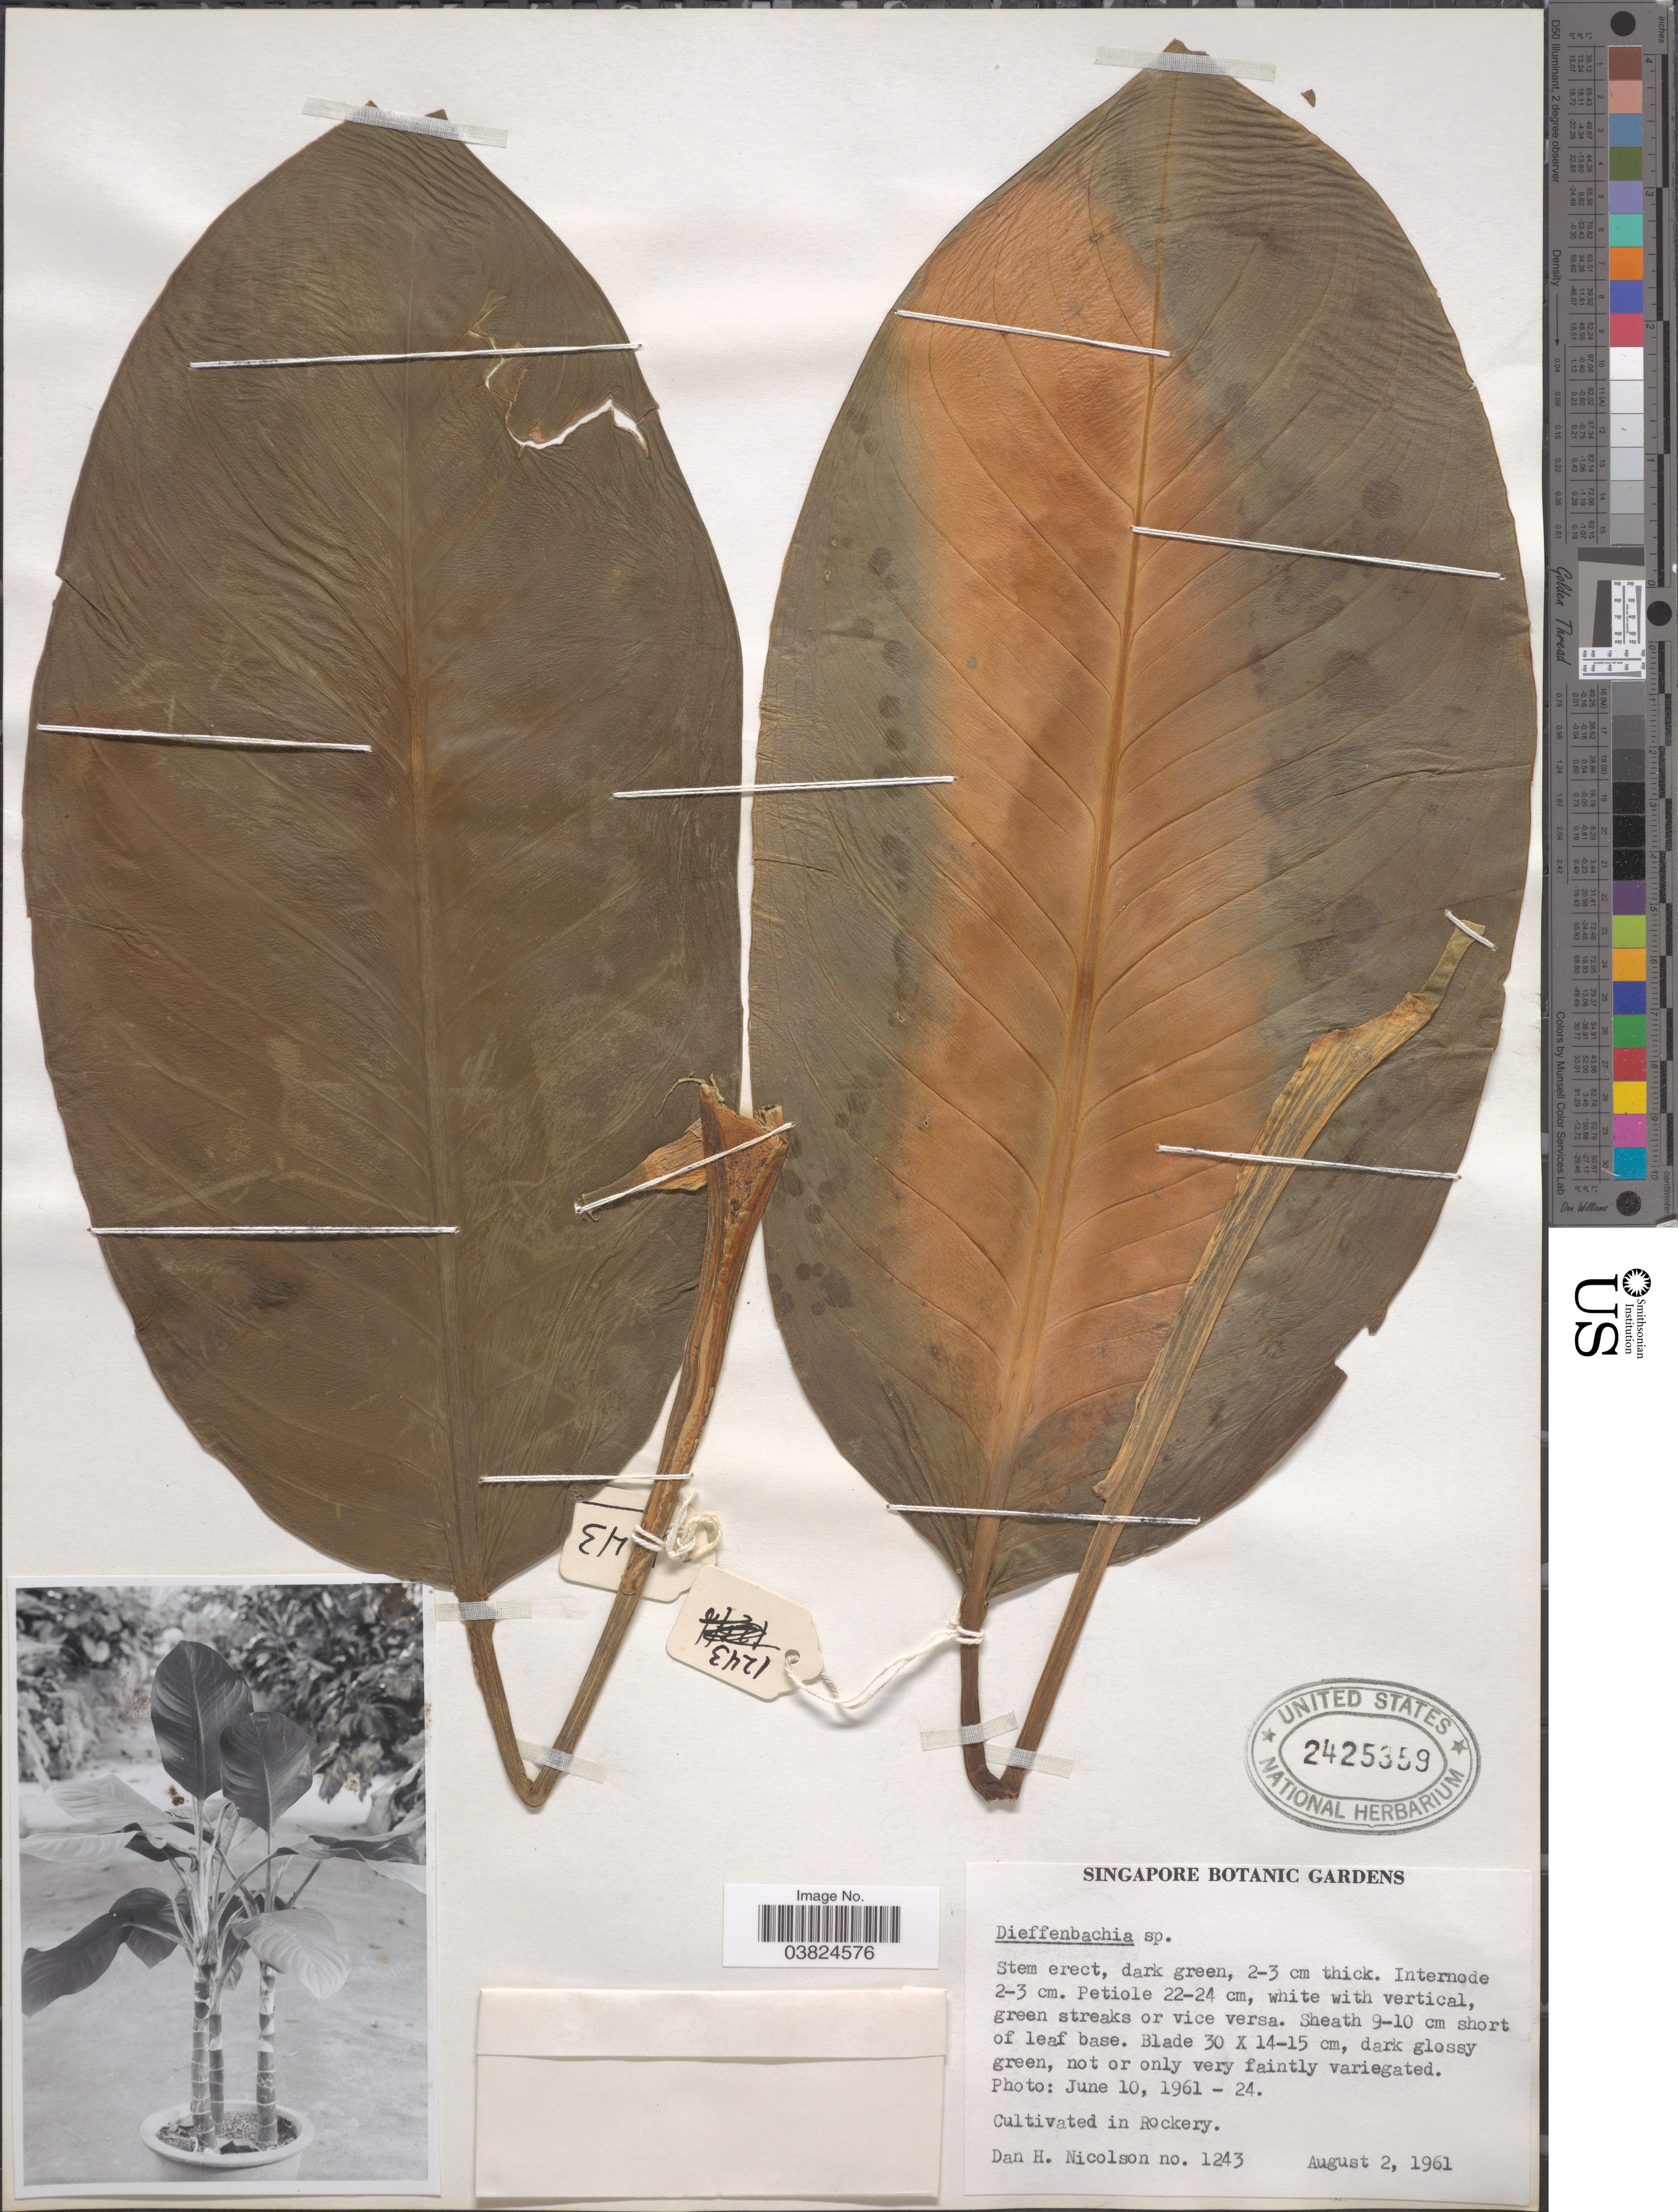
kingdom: Plantae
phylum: Tracheophyta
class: Liliopsida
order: Alismatales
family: Araceae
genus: Dieffenbachia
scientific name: Dieffenbachia sp.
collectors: D. H. Nicolson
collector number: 1243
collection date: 1961-08-02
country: Singapore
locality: Singapore Botanic Gardens. In Rockery.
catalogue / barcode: US 2425359